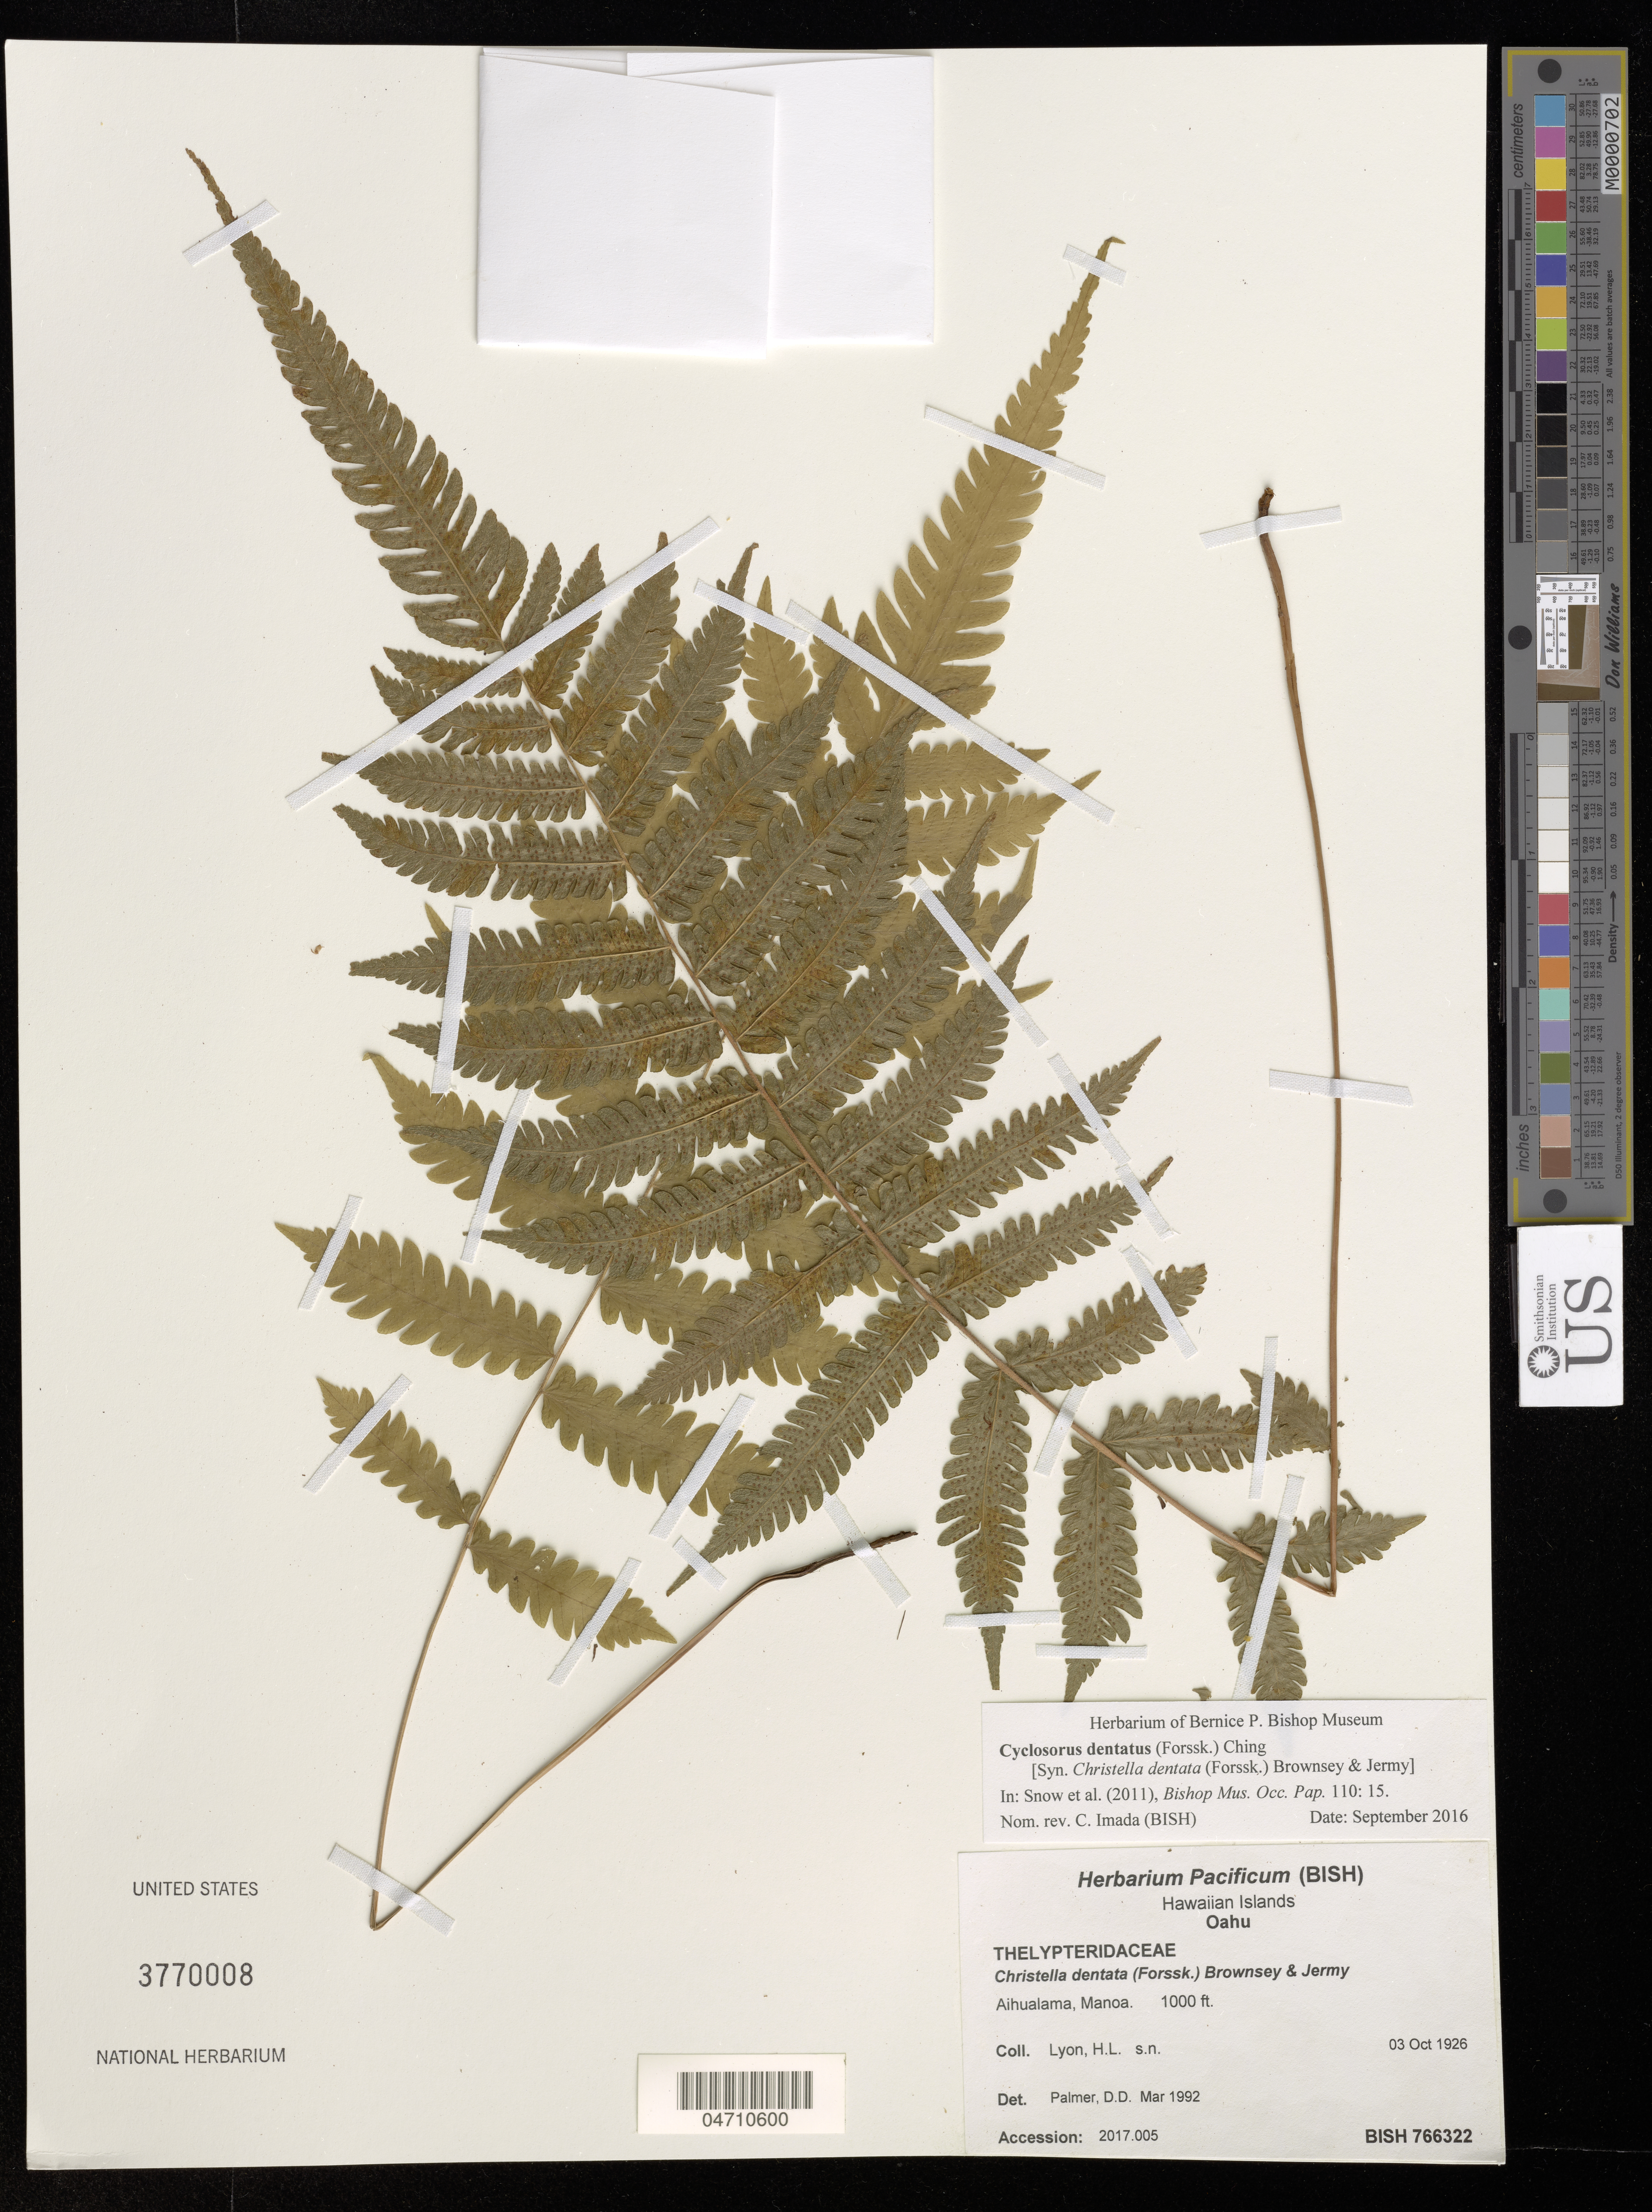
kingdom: Plantae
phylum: Tracheophyta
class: Polypodiopsida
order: Polypodiales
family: Thelypteridaceae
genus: Christella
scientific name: Christella dentata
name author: (Forssk.) Brownsey & Jermy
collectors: H. Lyon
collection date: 1926-10-03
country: United States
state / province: Hawaii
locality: Hawaiian Islands. Oahu. Aihualama, Manoa.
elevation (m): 305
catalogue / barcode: US 3770008